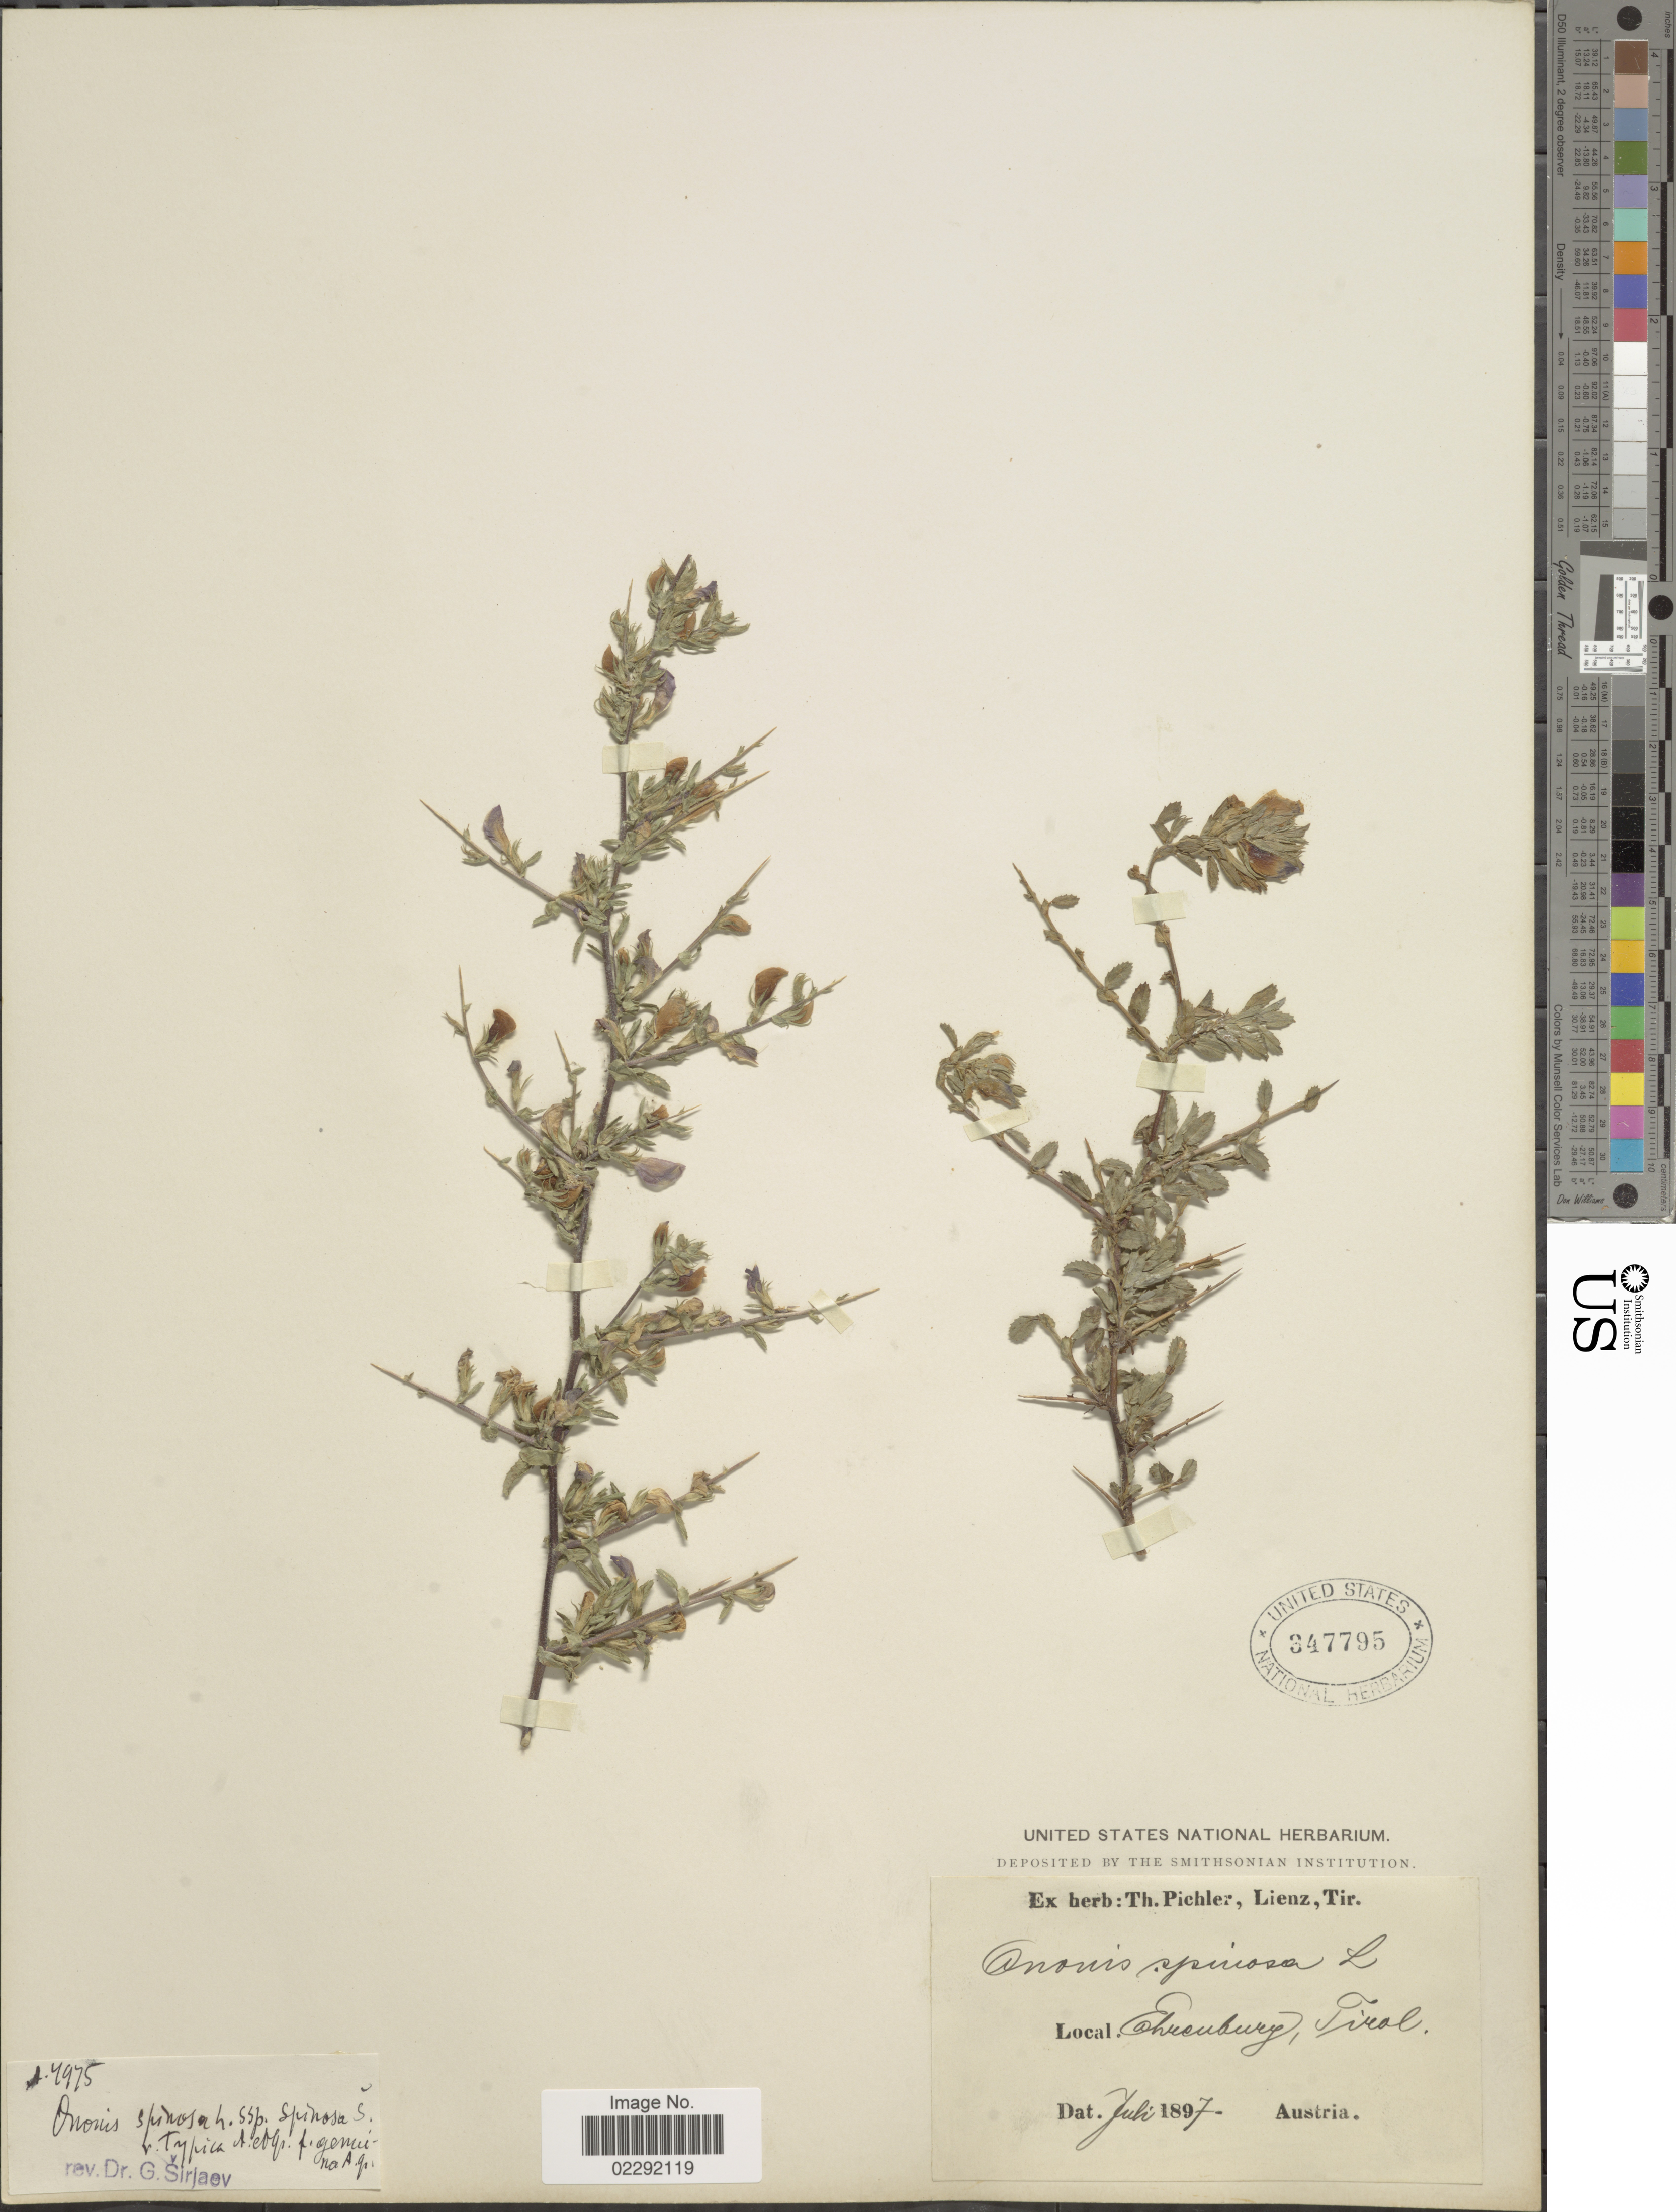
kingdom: Plantae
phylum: Tracheophyta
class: Magnoliopsida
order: Fabales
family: Fabaceae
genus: Ononis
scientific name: Ononis spinosa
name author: L.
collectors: T. Pichler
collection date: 1897-07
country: Austria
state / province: Tirol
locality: Ehucuburg. [interpreted]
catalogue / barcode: US 347795